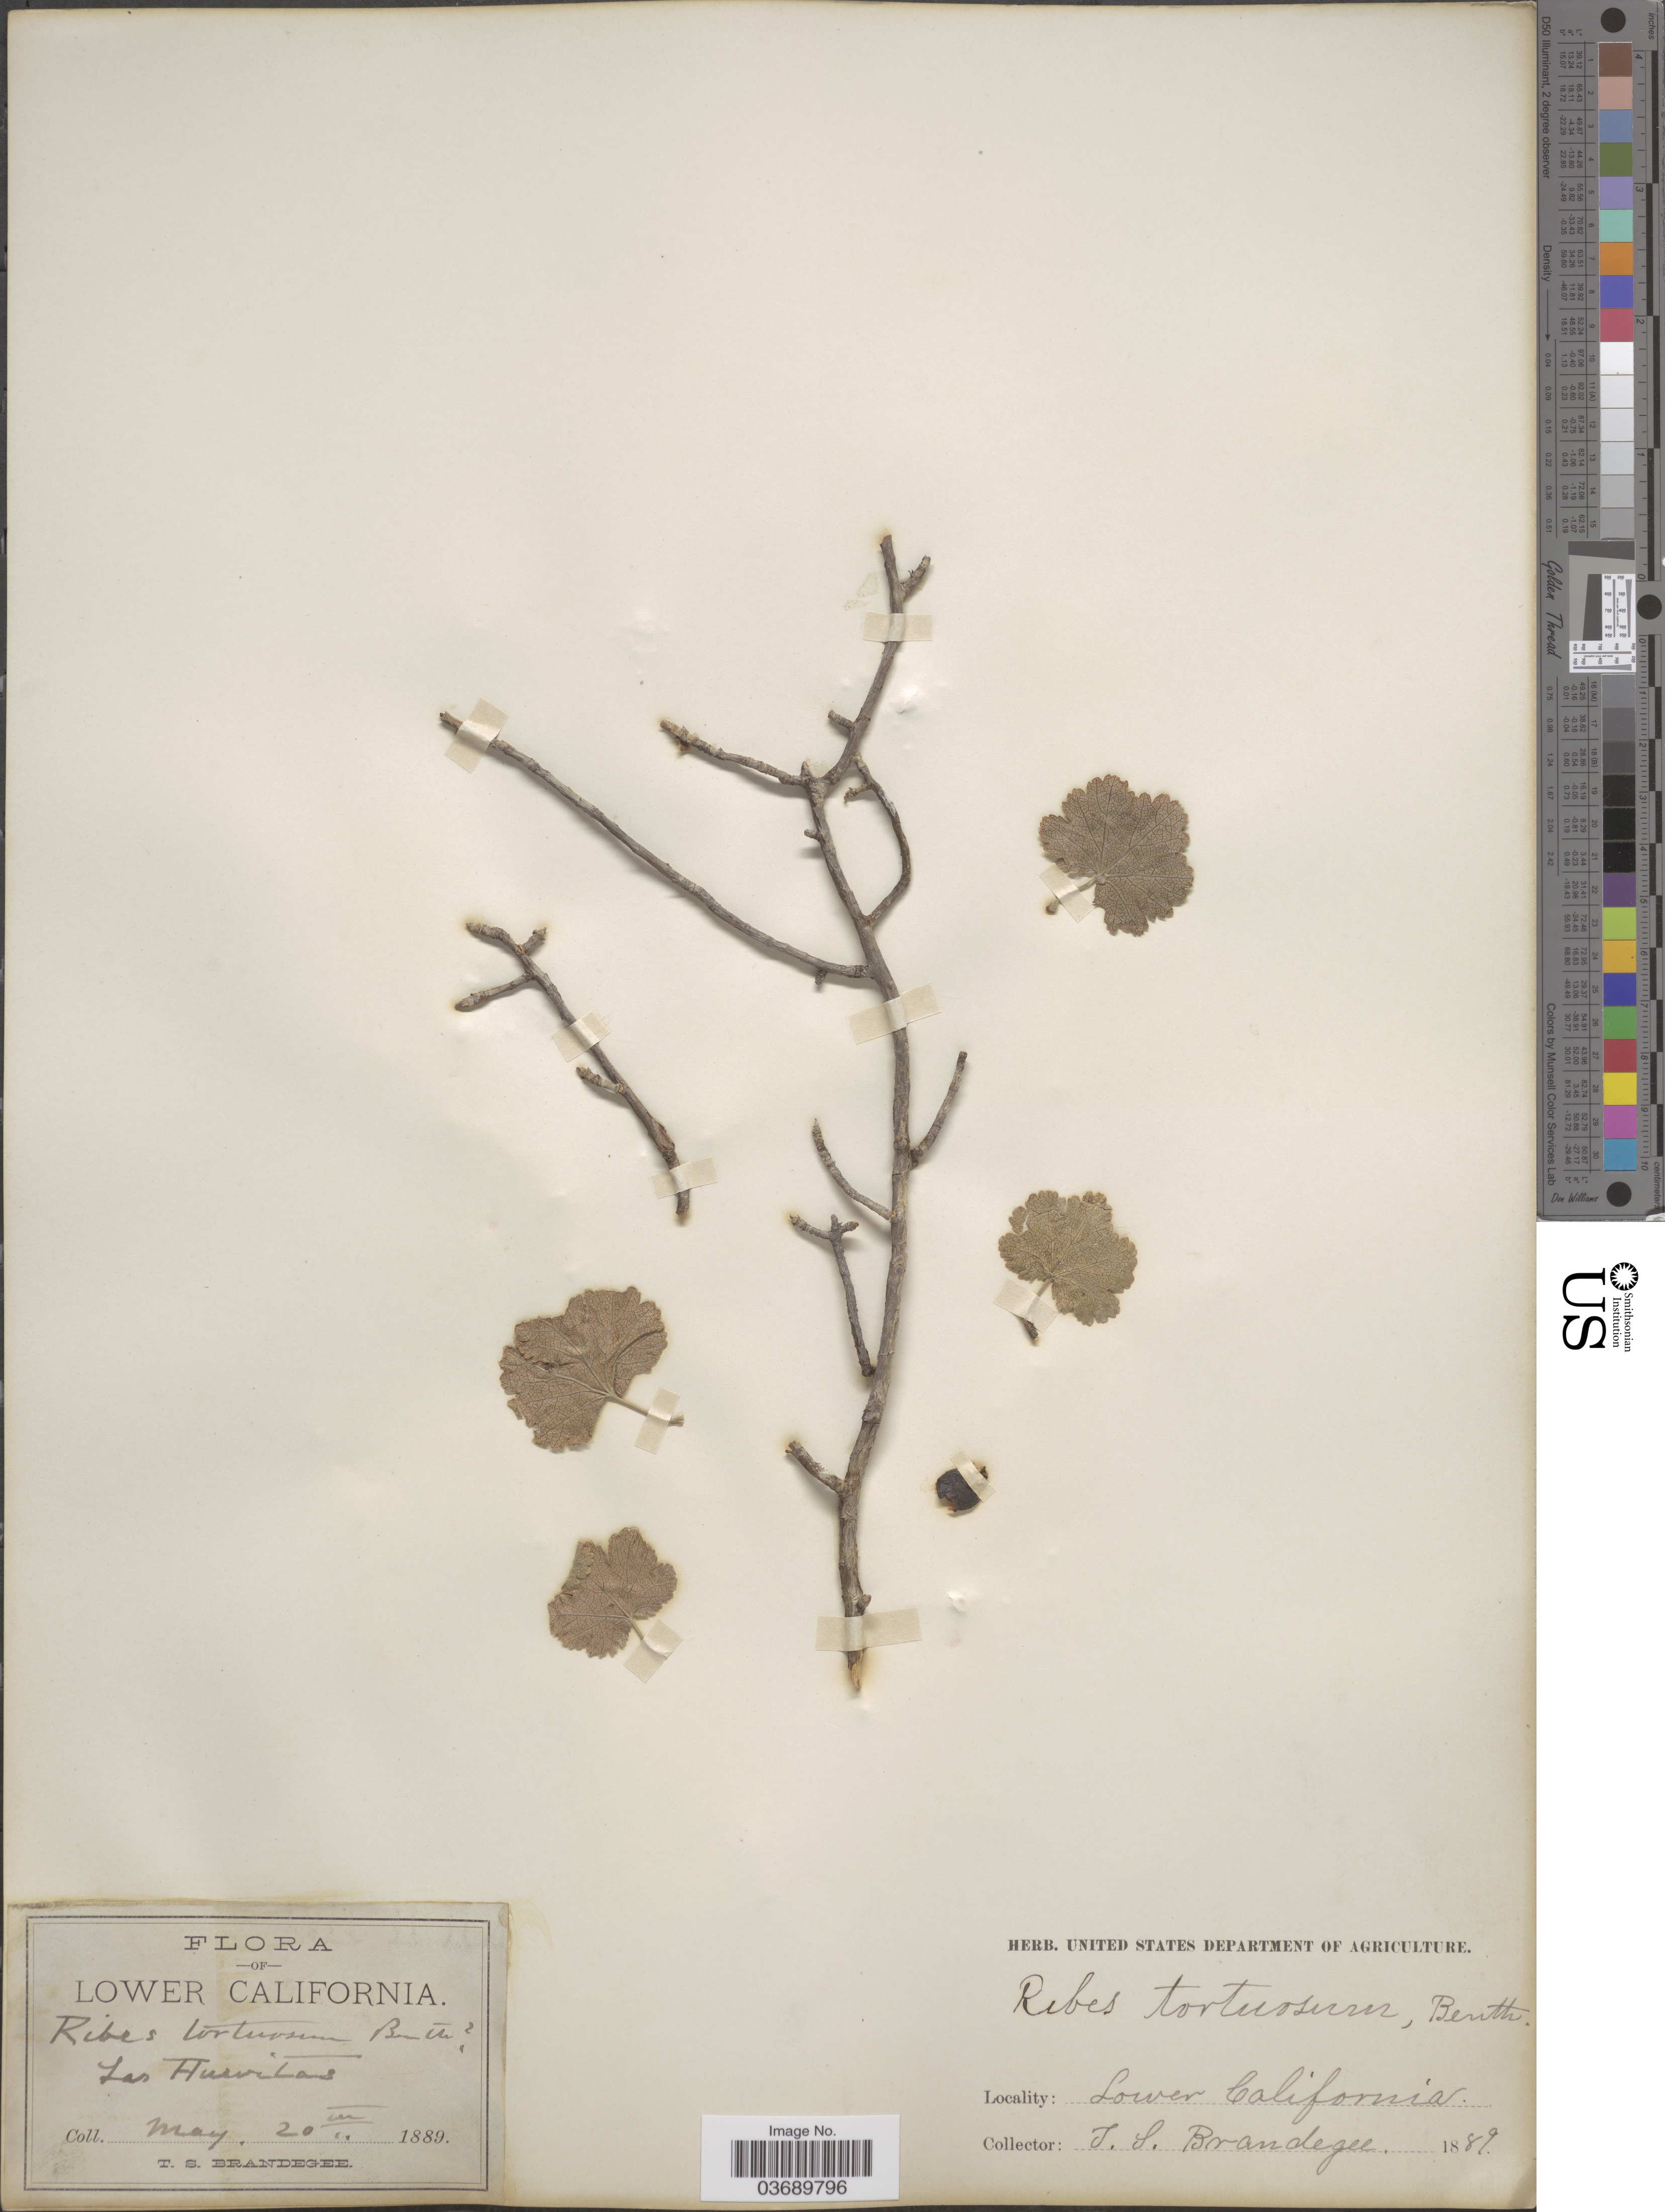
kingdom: Plantae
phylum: Tracheophyta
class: Magnoliopsida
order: Saxifragales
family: Grossulariaceae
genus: Ribes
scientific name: Ribes tortuosum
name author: Benth.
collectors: T. S. Brandegee (herbarium)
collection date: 1889-05-20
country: Mexico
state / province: Baja California Sur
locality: Lower California. Las Huevilas*.